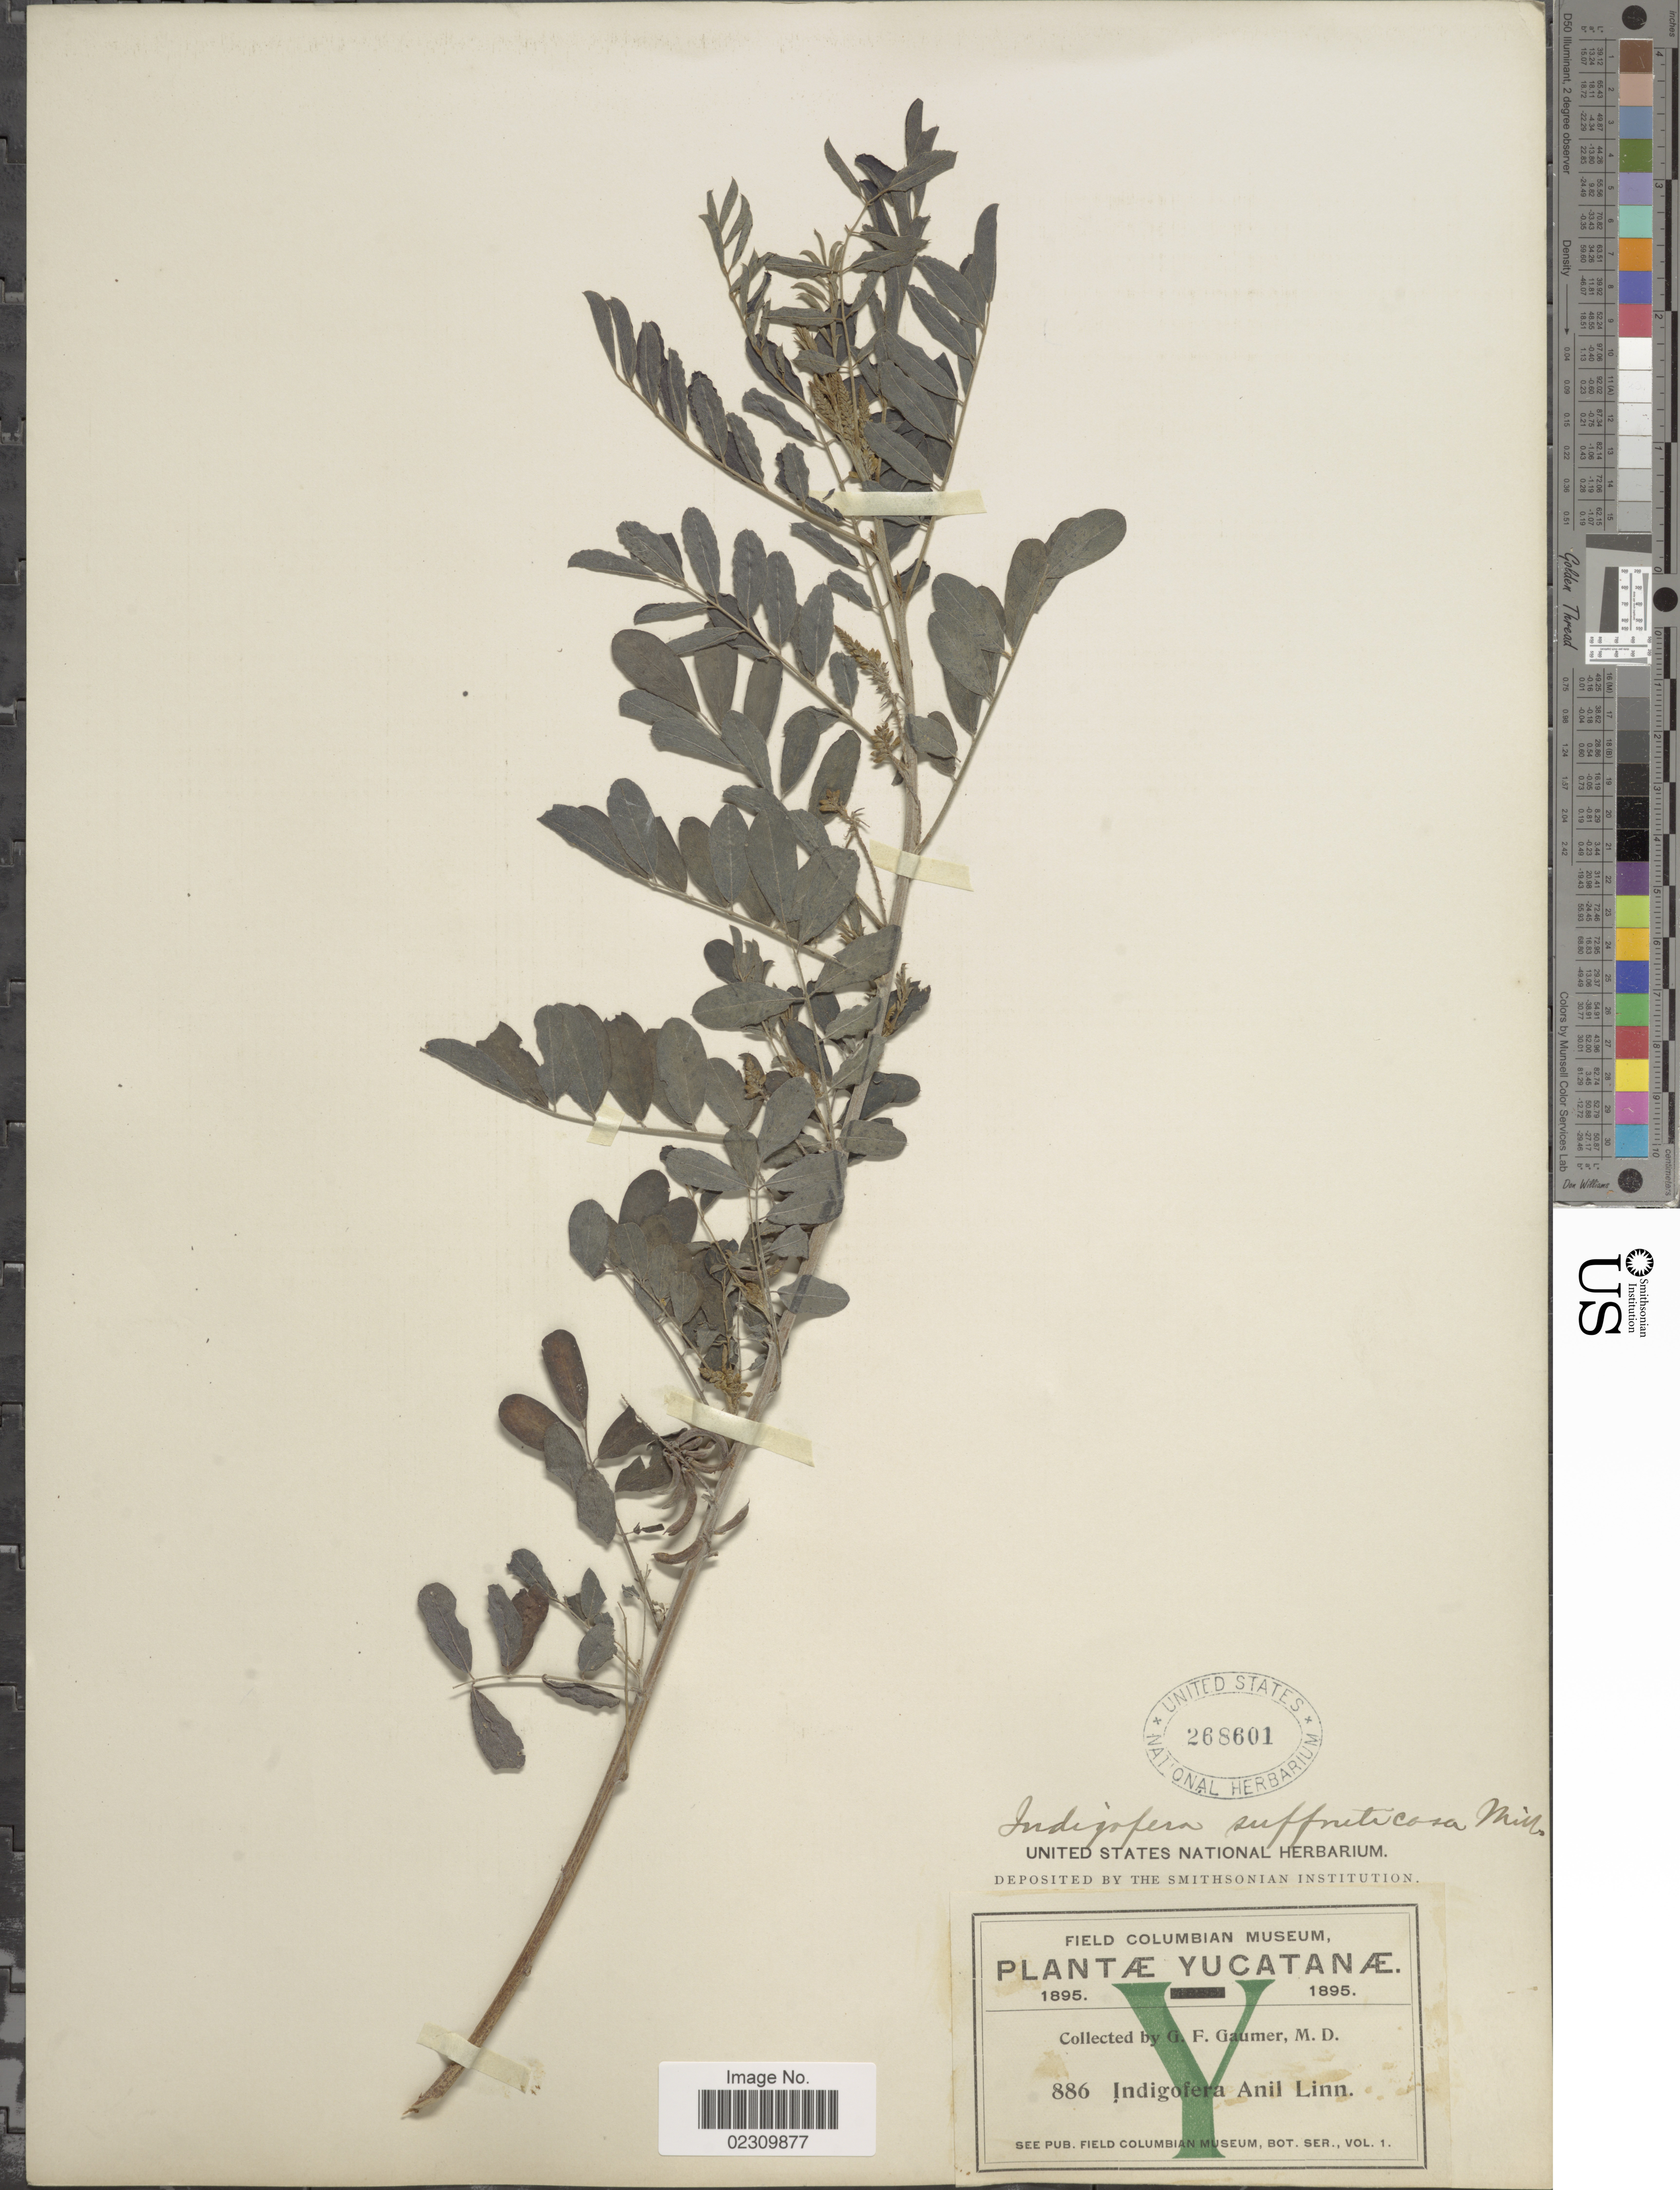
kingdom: Plantae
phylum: Tracheophyta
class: Magnoliopsida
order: Fabales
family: Fabaceae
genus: Indigofera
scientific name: Indigofera suffruticosa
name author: Mill.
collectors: G. F. Gaumer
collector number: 886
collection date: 1895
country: Mexico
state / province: Yucatán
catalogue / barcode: US 268601